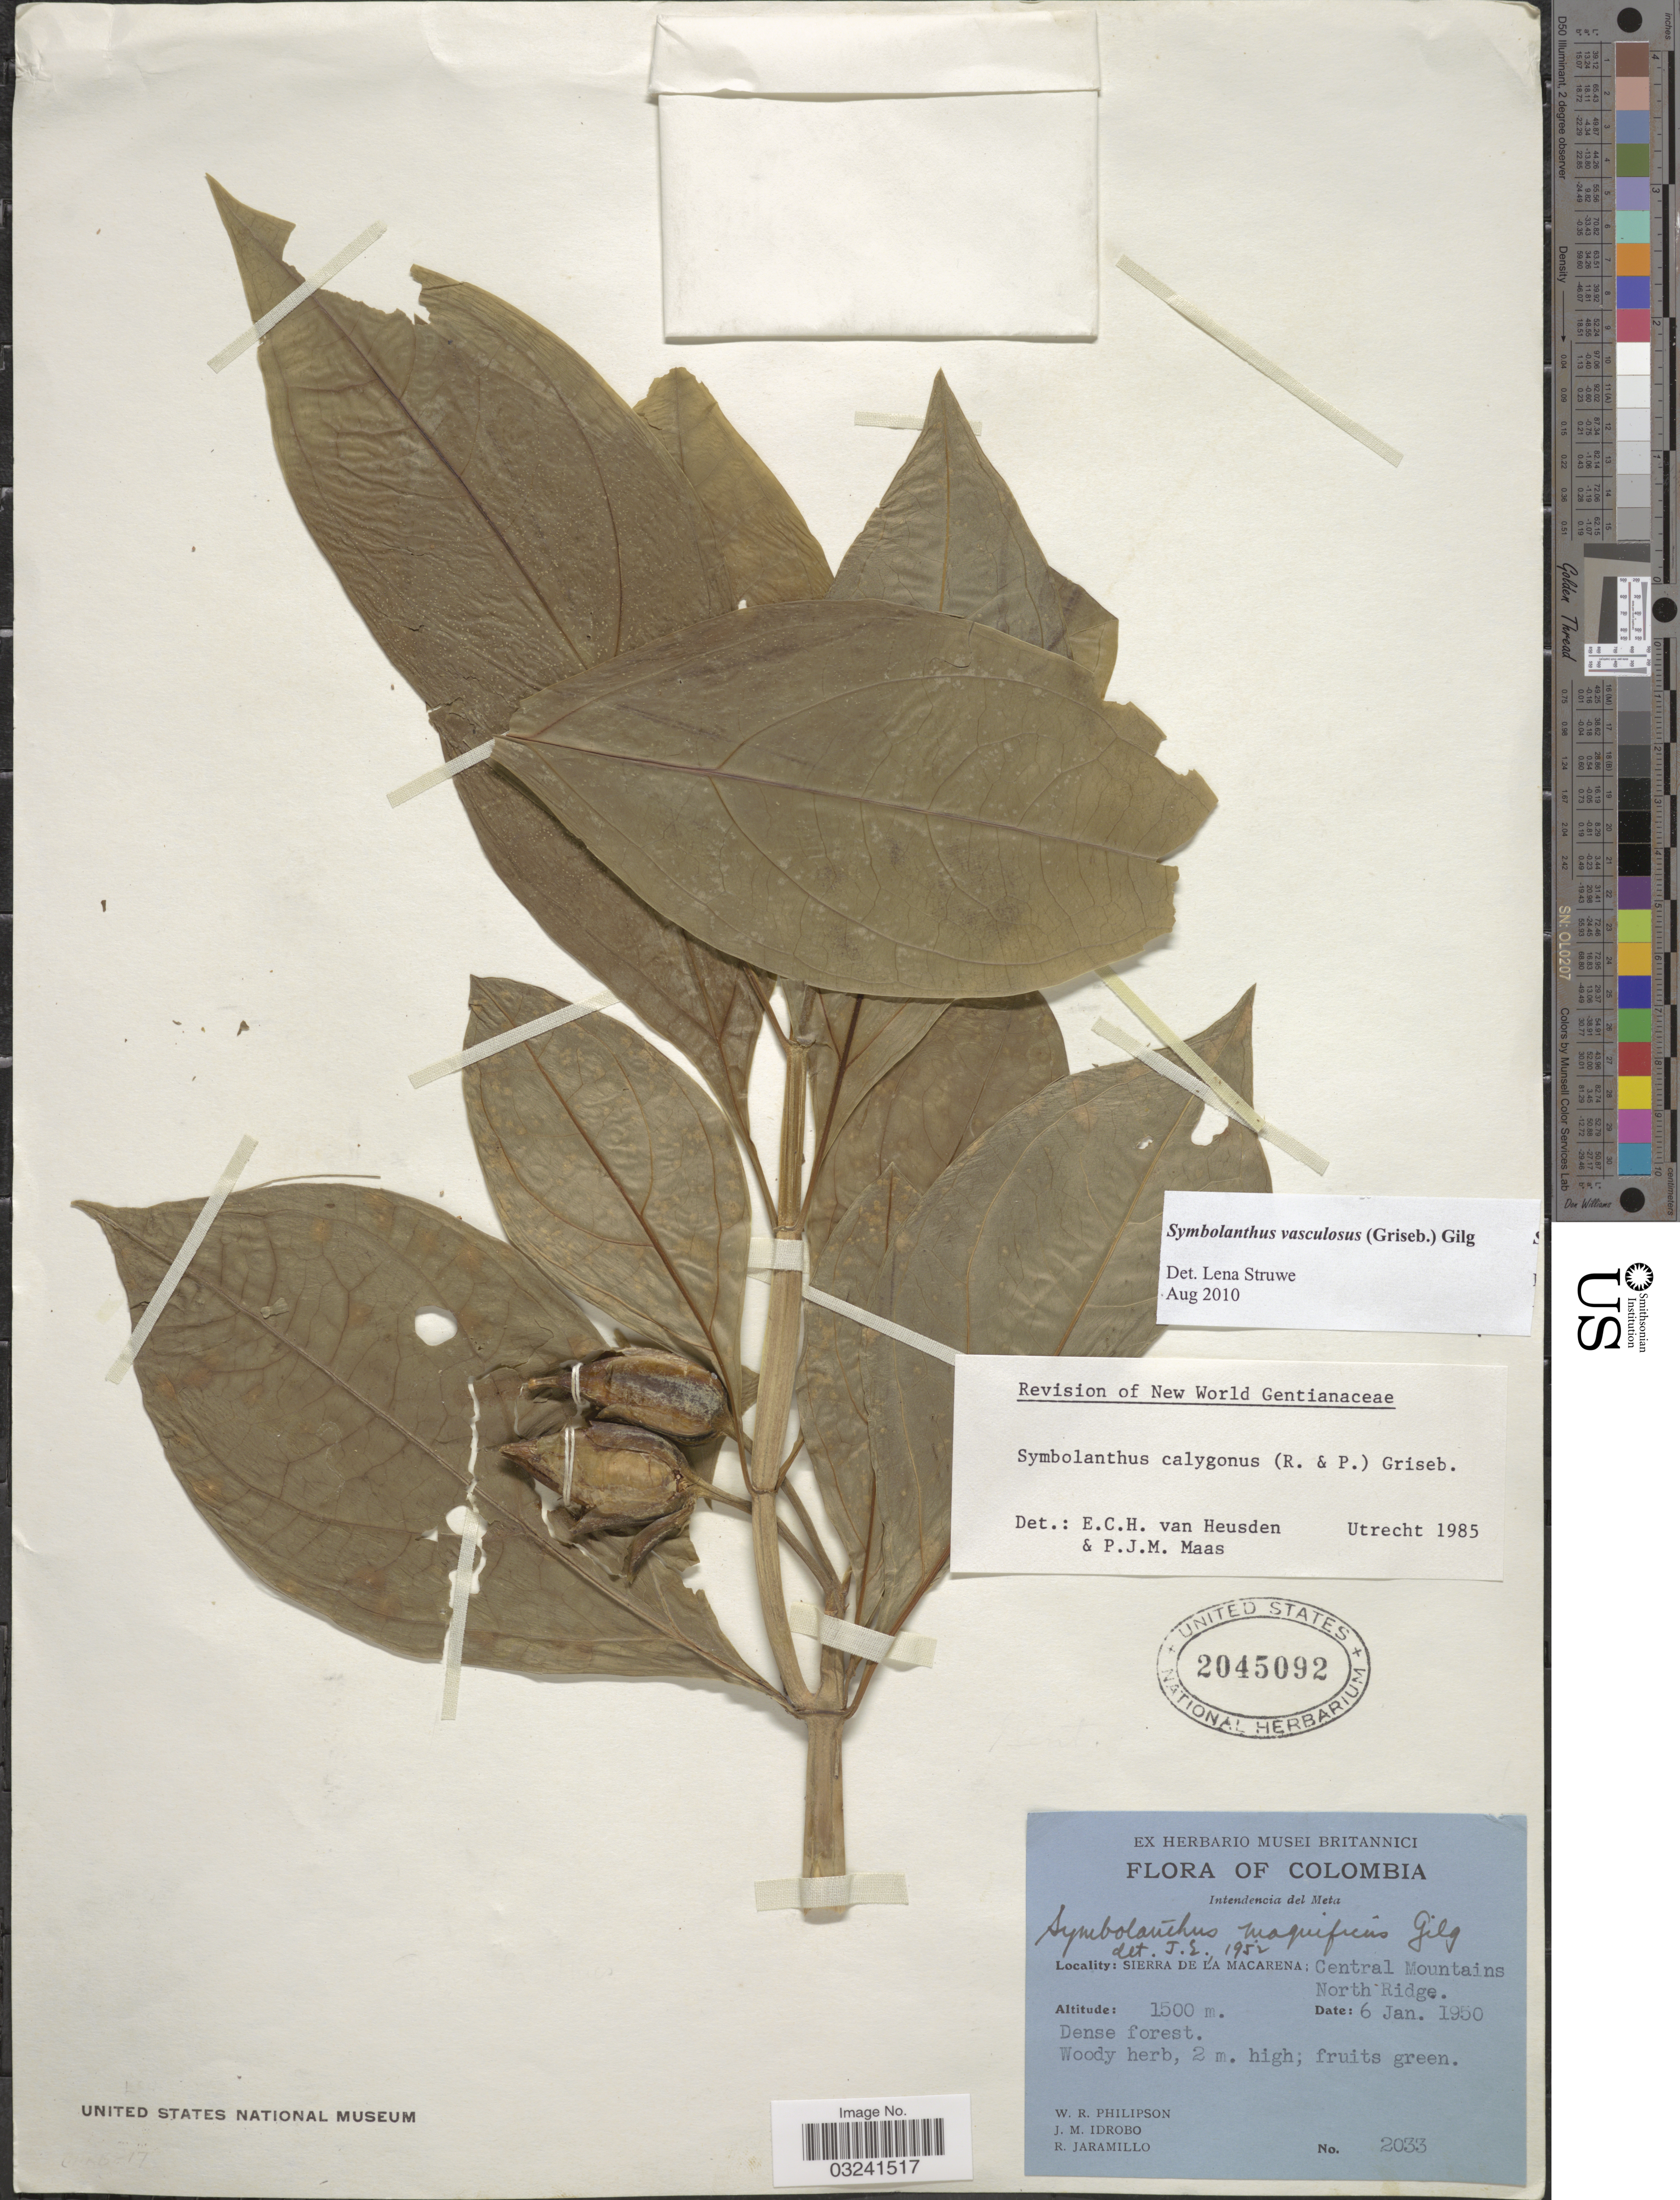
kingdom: Plantae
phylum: Tracheophyta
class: Magnoliopsida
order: Gentianales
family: Gentianaceae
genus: Symbolanthus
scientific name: Symbolanthus vasculosus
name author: (Griseb.) Gilg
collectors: W. R. Philipson, J. M. Idrobo & R. Jaramillo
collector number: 2033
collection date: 1950-01-06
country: Colombia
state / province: Meta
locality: Intendencia del Meta, Sierra De La Macarena: Central Mountains, North Ridge.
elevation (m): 1500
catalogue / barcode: US 2045092